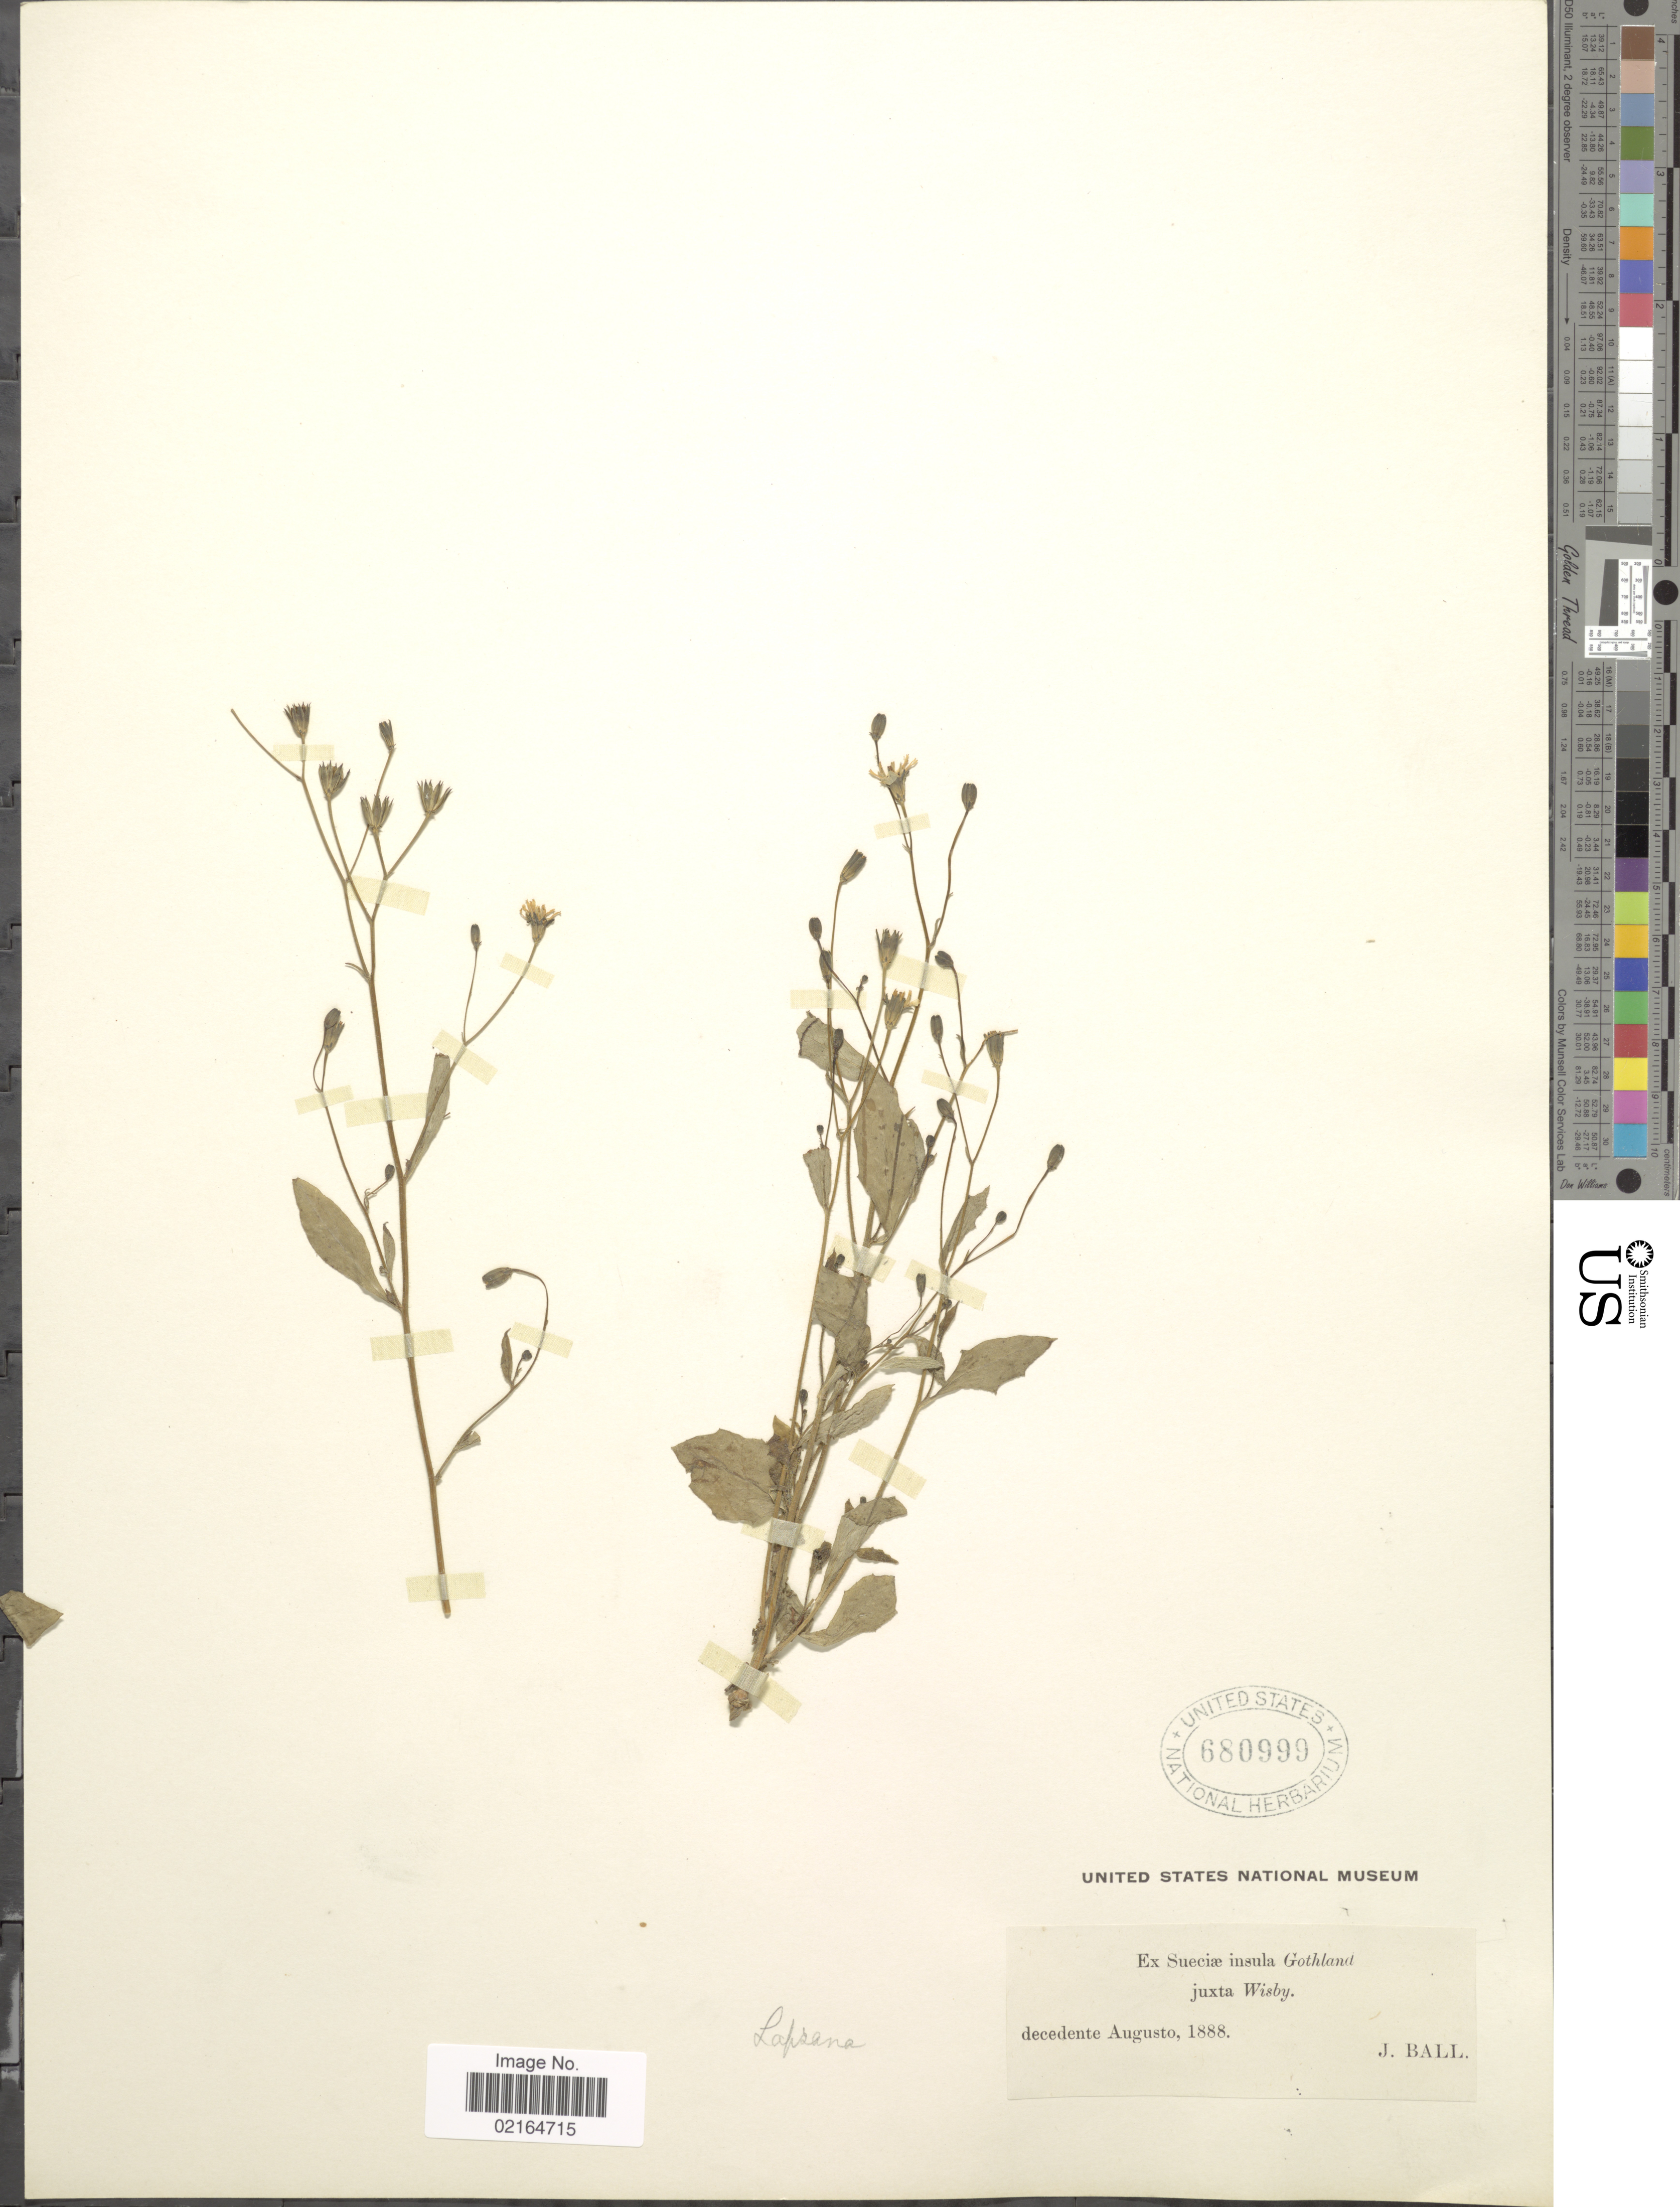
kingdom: Plantae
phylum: Tracheophyta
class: Magnoliopsida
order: Asterales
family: Asteraceae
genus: Lapsana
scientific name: Lapsana sp.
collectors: J. Ball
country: Sweden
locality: Sueciae insula Gothland, juxta Wisby.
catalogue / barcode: US 680999